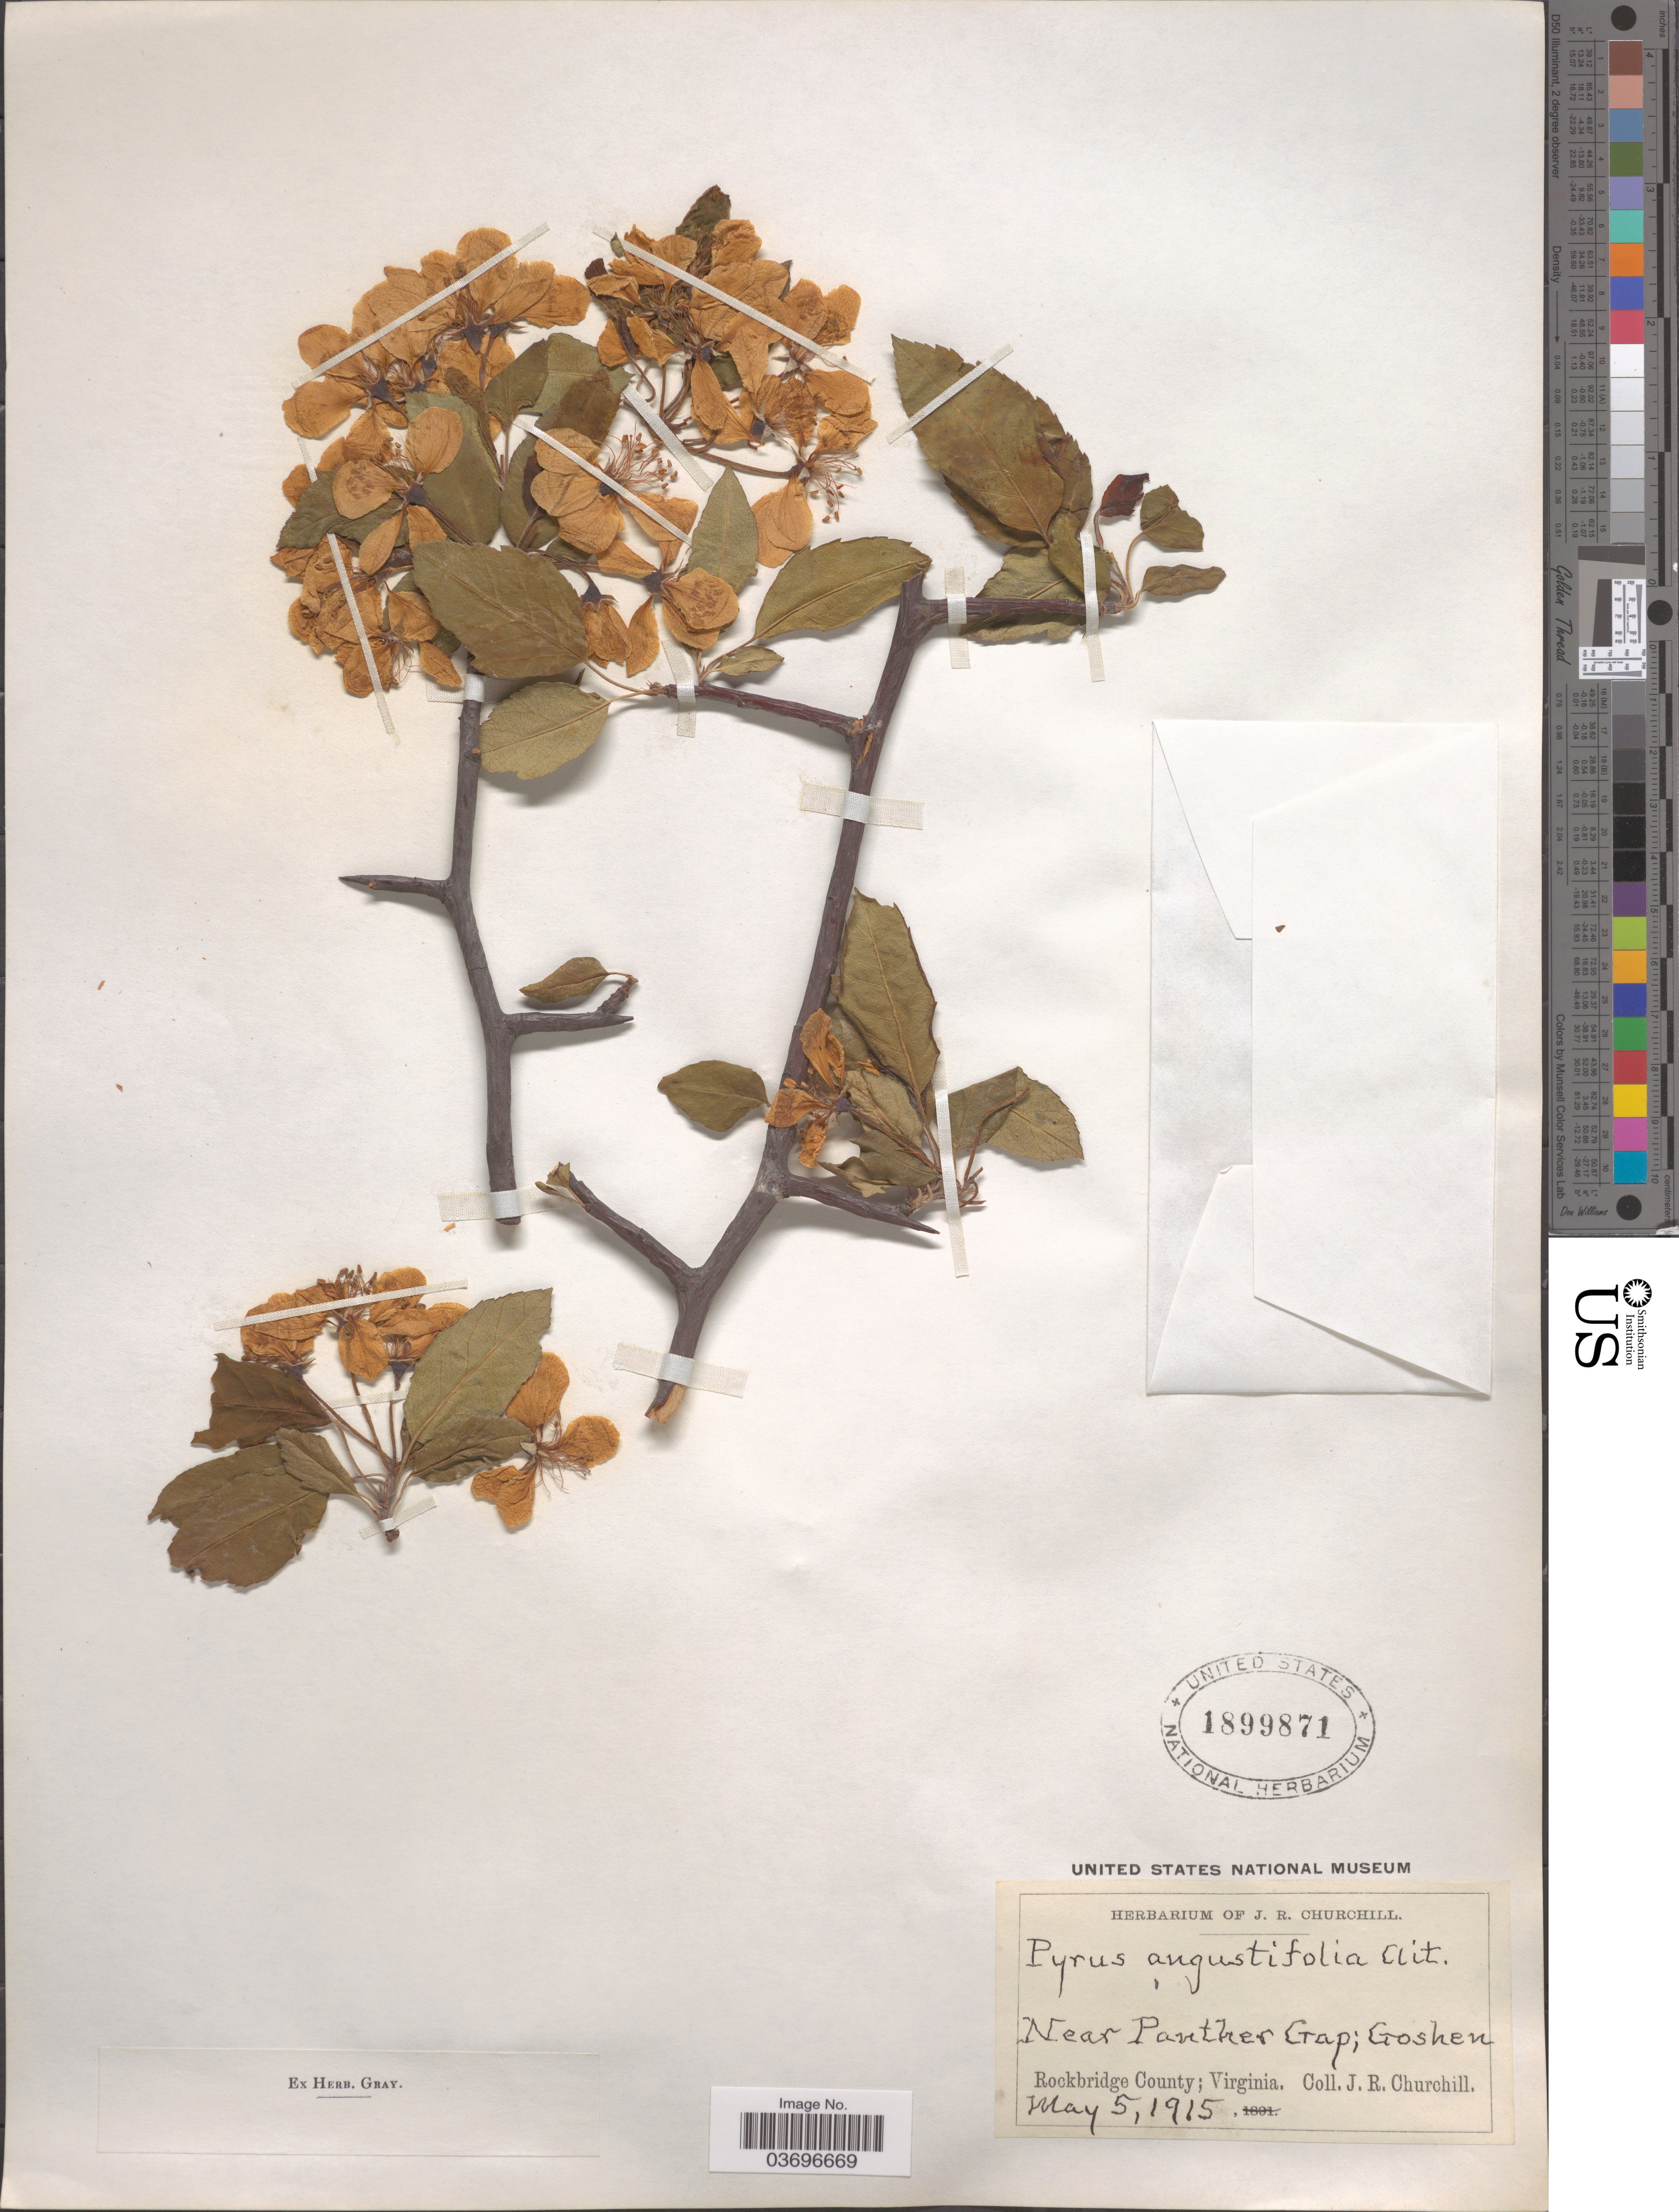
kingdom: Plantae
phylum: Tracheophyta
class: Magnoliopsida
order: Rosales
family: Rosaceae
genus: Malus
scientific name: Malus angustifolia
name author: (Aiton) Michx.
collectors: J. Churchill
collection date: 1915-05-05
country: United States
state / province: Virginia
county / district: Rockbridge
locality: Near Panther Gap; Goshen. Rockbridge County.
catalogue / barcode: US 1899871